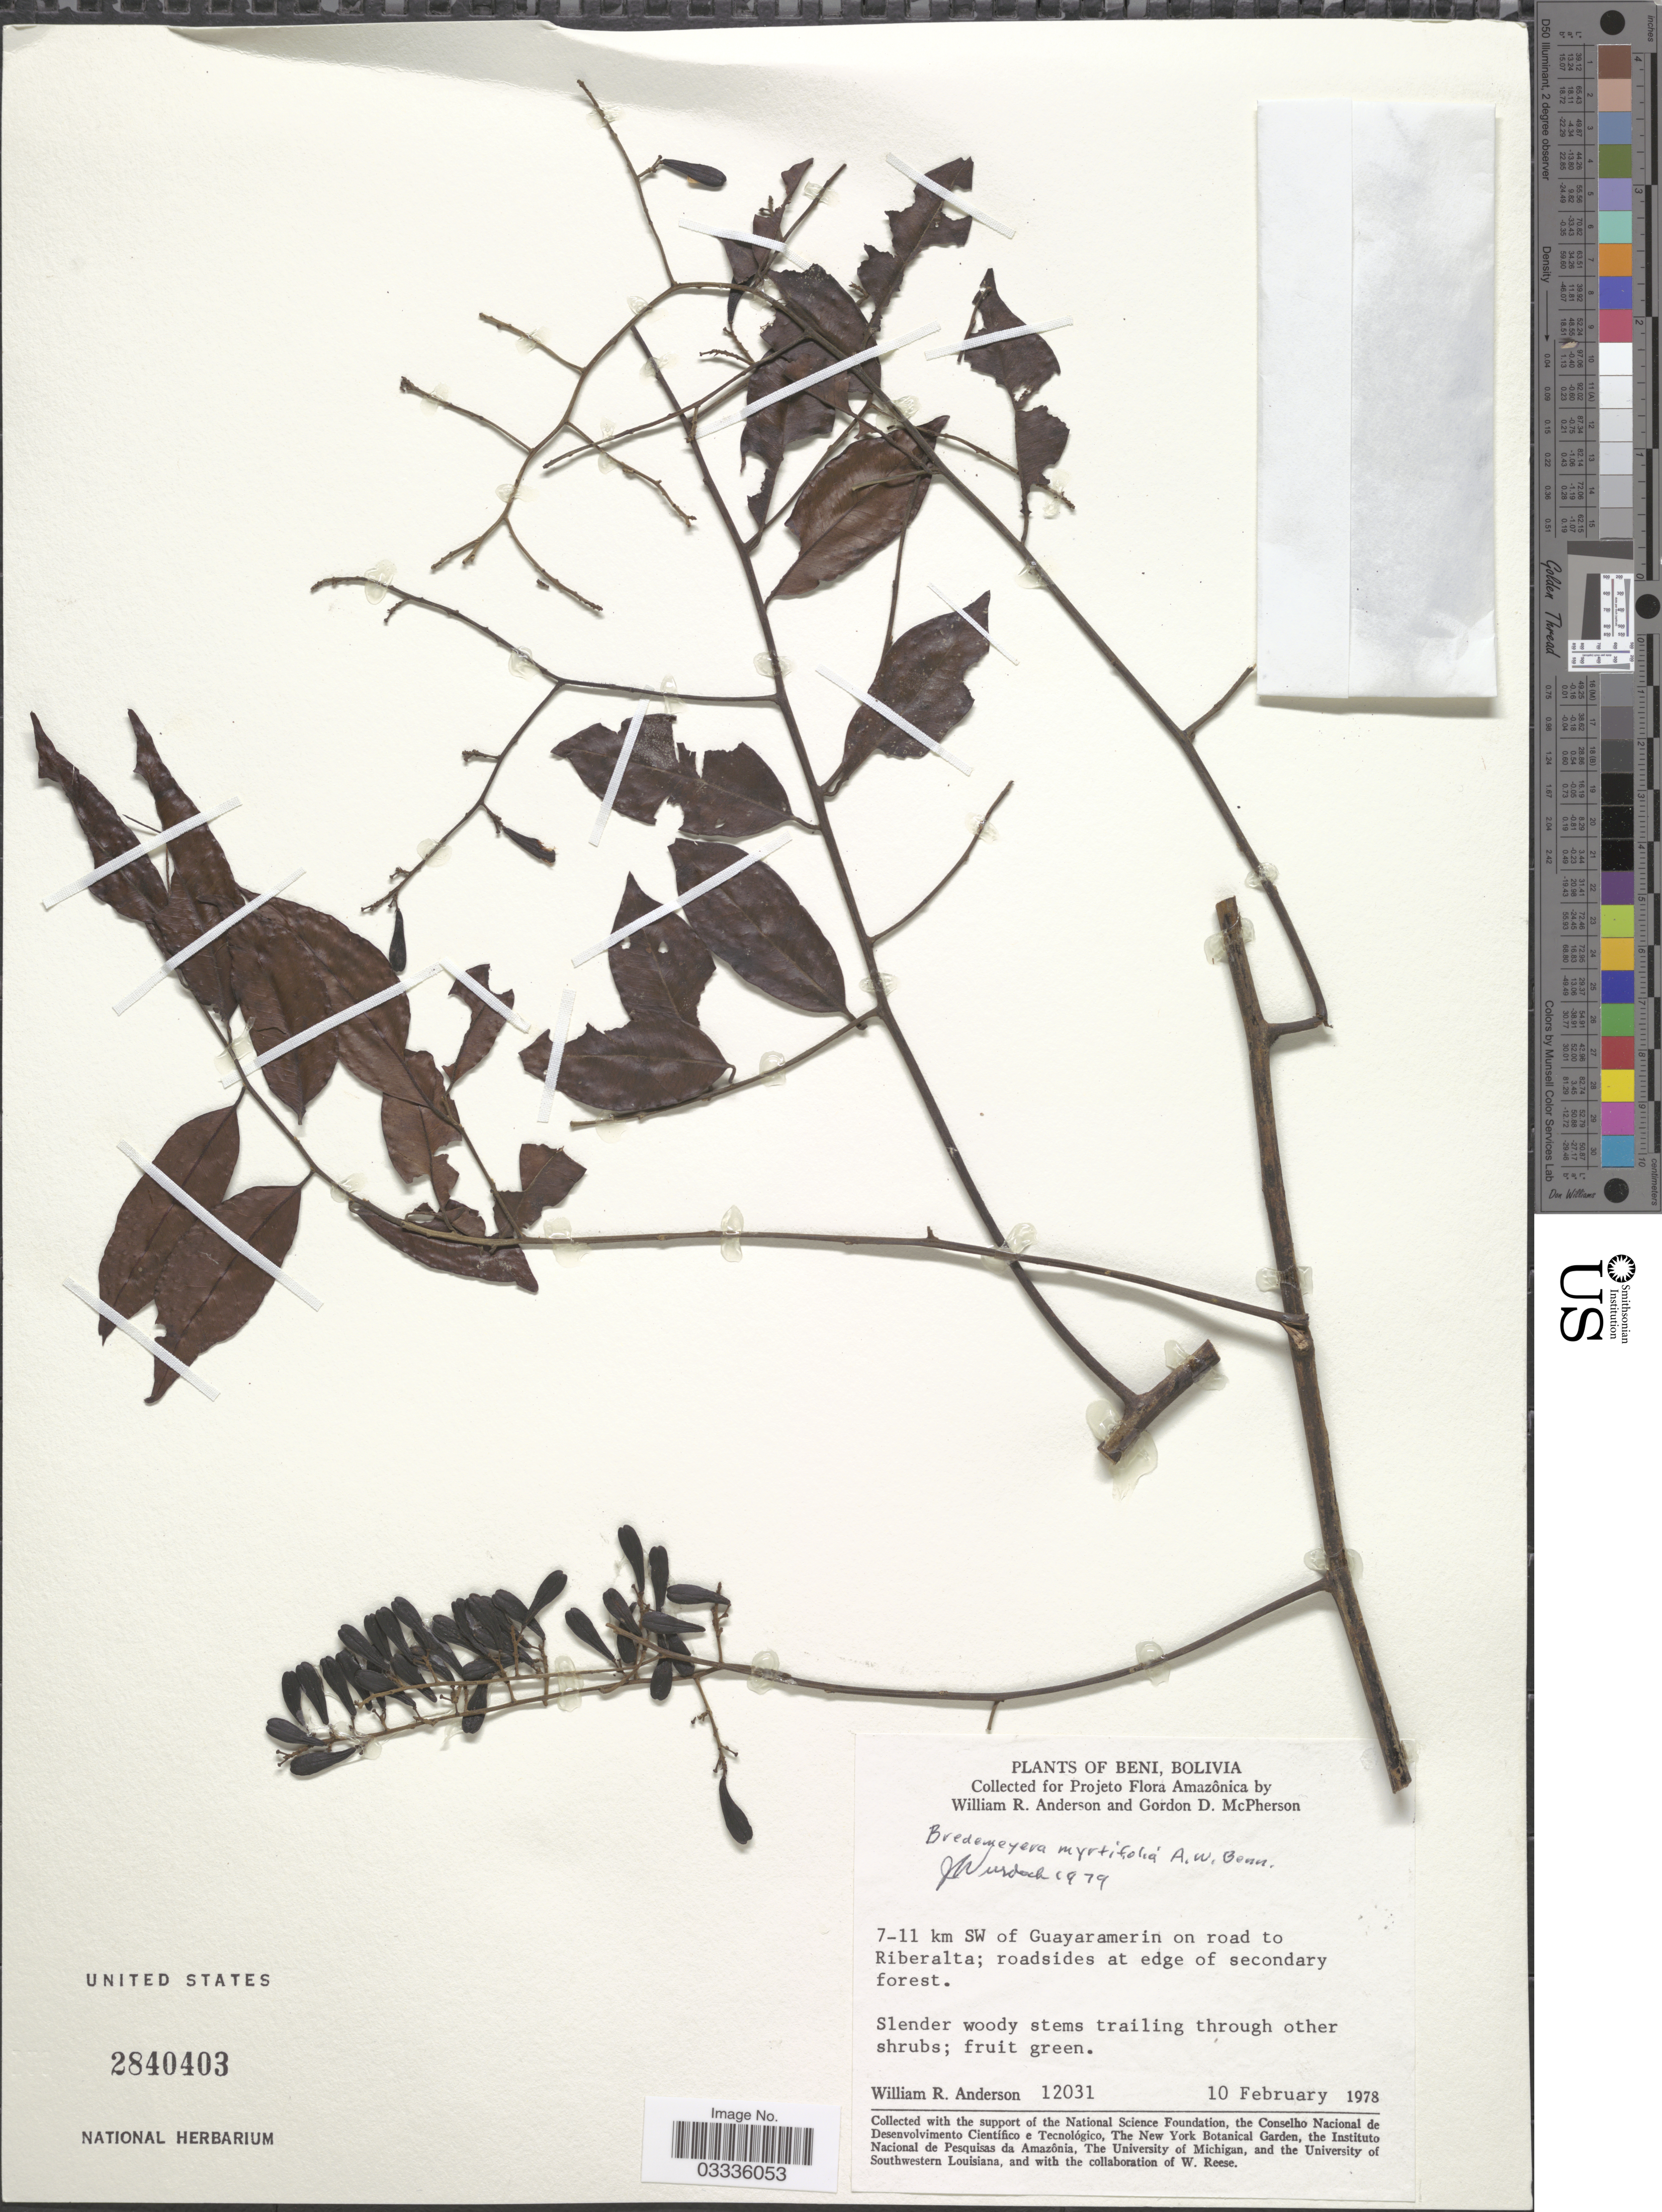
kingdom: Plantae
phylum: Tracheophyta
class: Magnoliopsida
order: Fabales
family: Polygalaceae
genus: Bredemeyera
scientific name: Bredemeyera myrtifolia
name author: A.W. Benn.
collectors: W. R. Anderson & G. D. McPherson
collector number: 12031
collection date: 1978-02-10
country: Bolivia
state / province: Beni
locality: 7-11 km SW of Guayaramerin on road to Riberalta; roadsides at edge of secondary forest.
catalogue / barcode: US 2840403